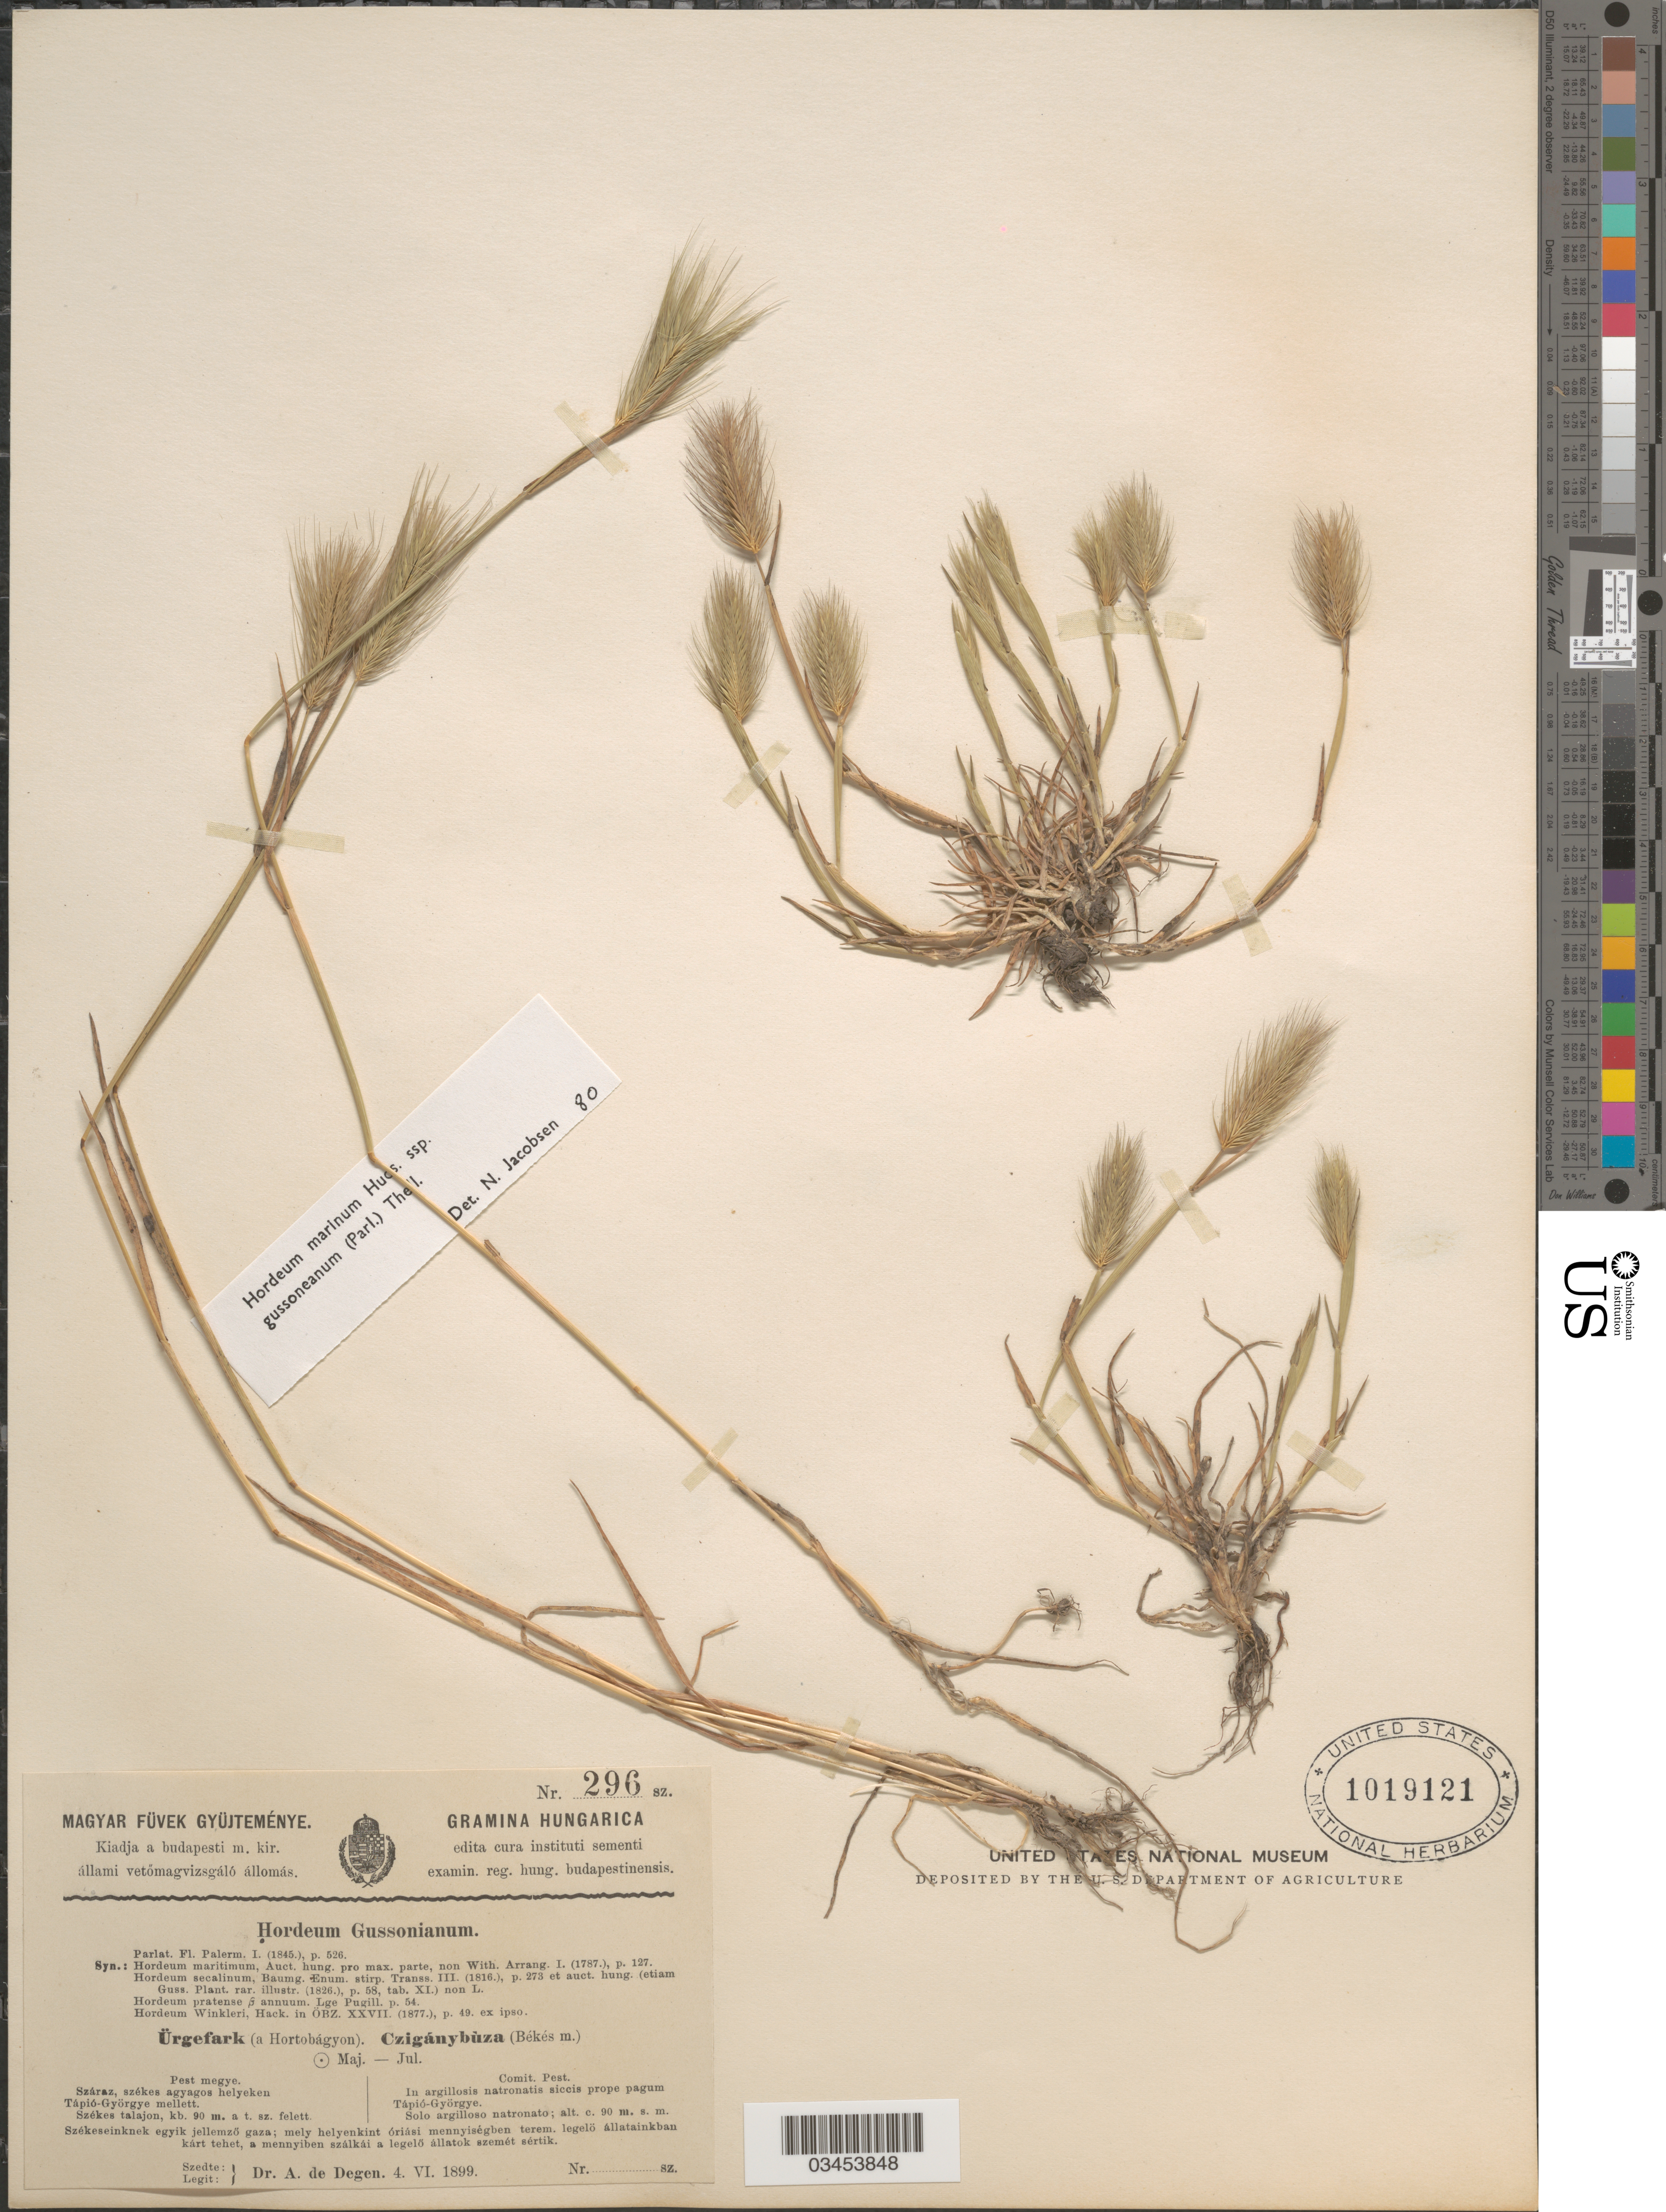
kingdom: Plantae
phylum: Tracheophyta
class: Liliopsida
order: Poales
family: Poaceae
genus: Hordeum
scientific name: Hordeum marinum subsp. gussoneanum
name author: (Parl.) Thell.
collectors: A. Degen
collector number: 296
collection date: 1899-06-04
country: Hungary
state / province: Pest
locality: Comit. Pest. In argillosis natronatis siccis prope pagum Tápió-Györgye.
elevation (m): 90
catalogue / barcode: US 1019121